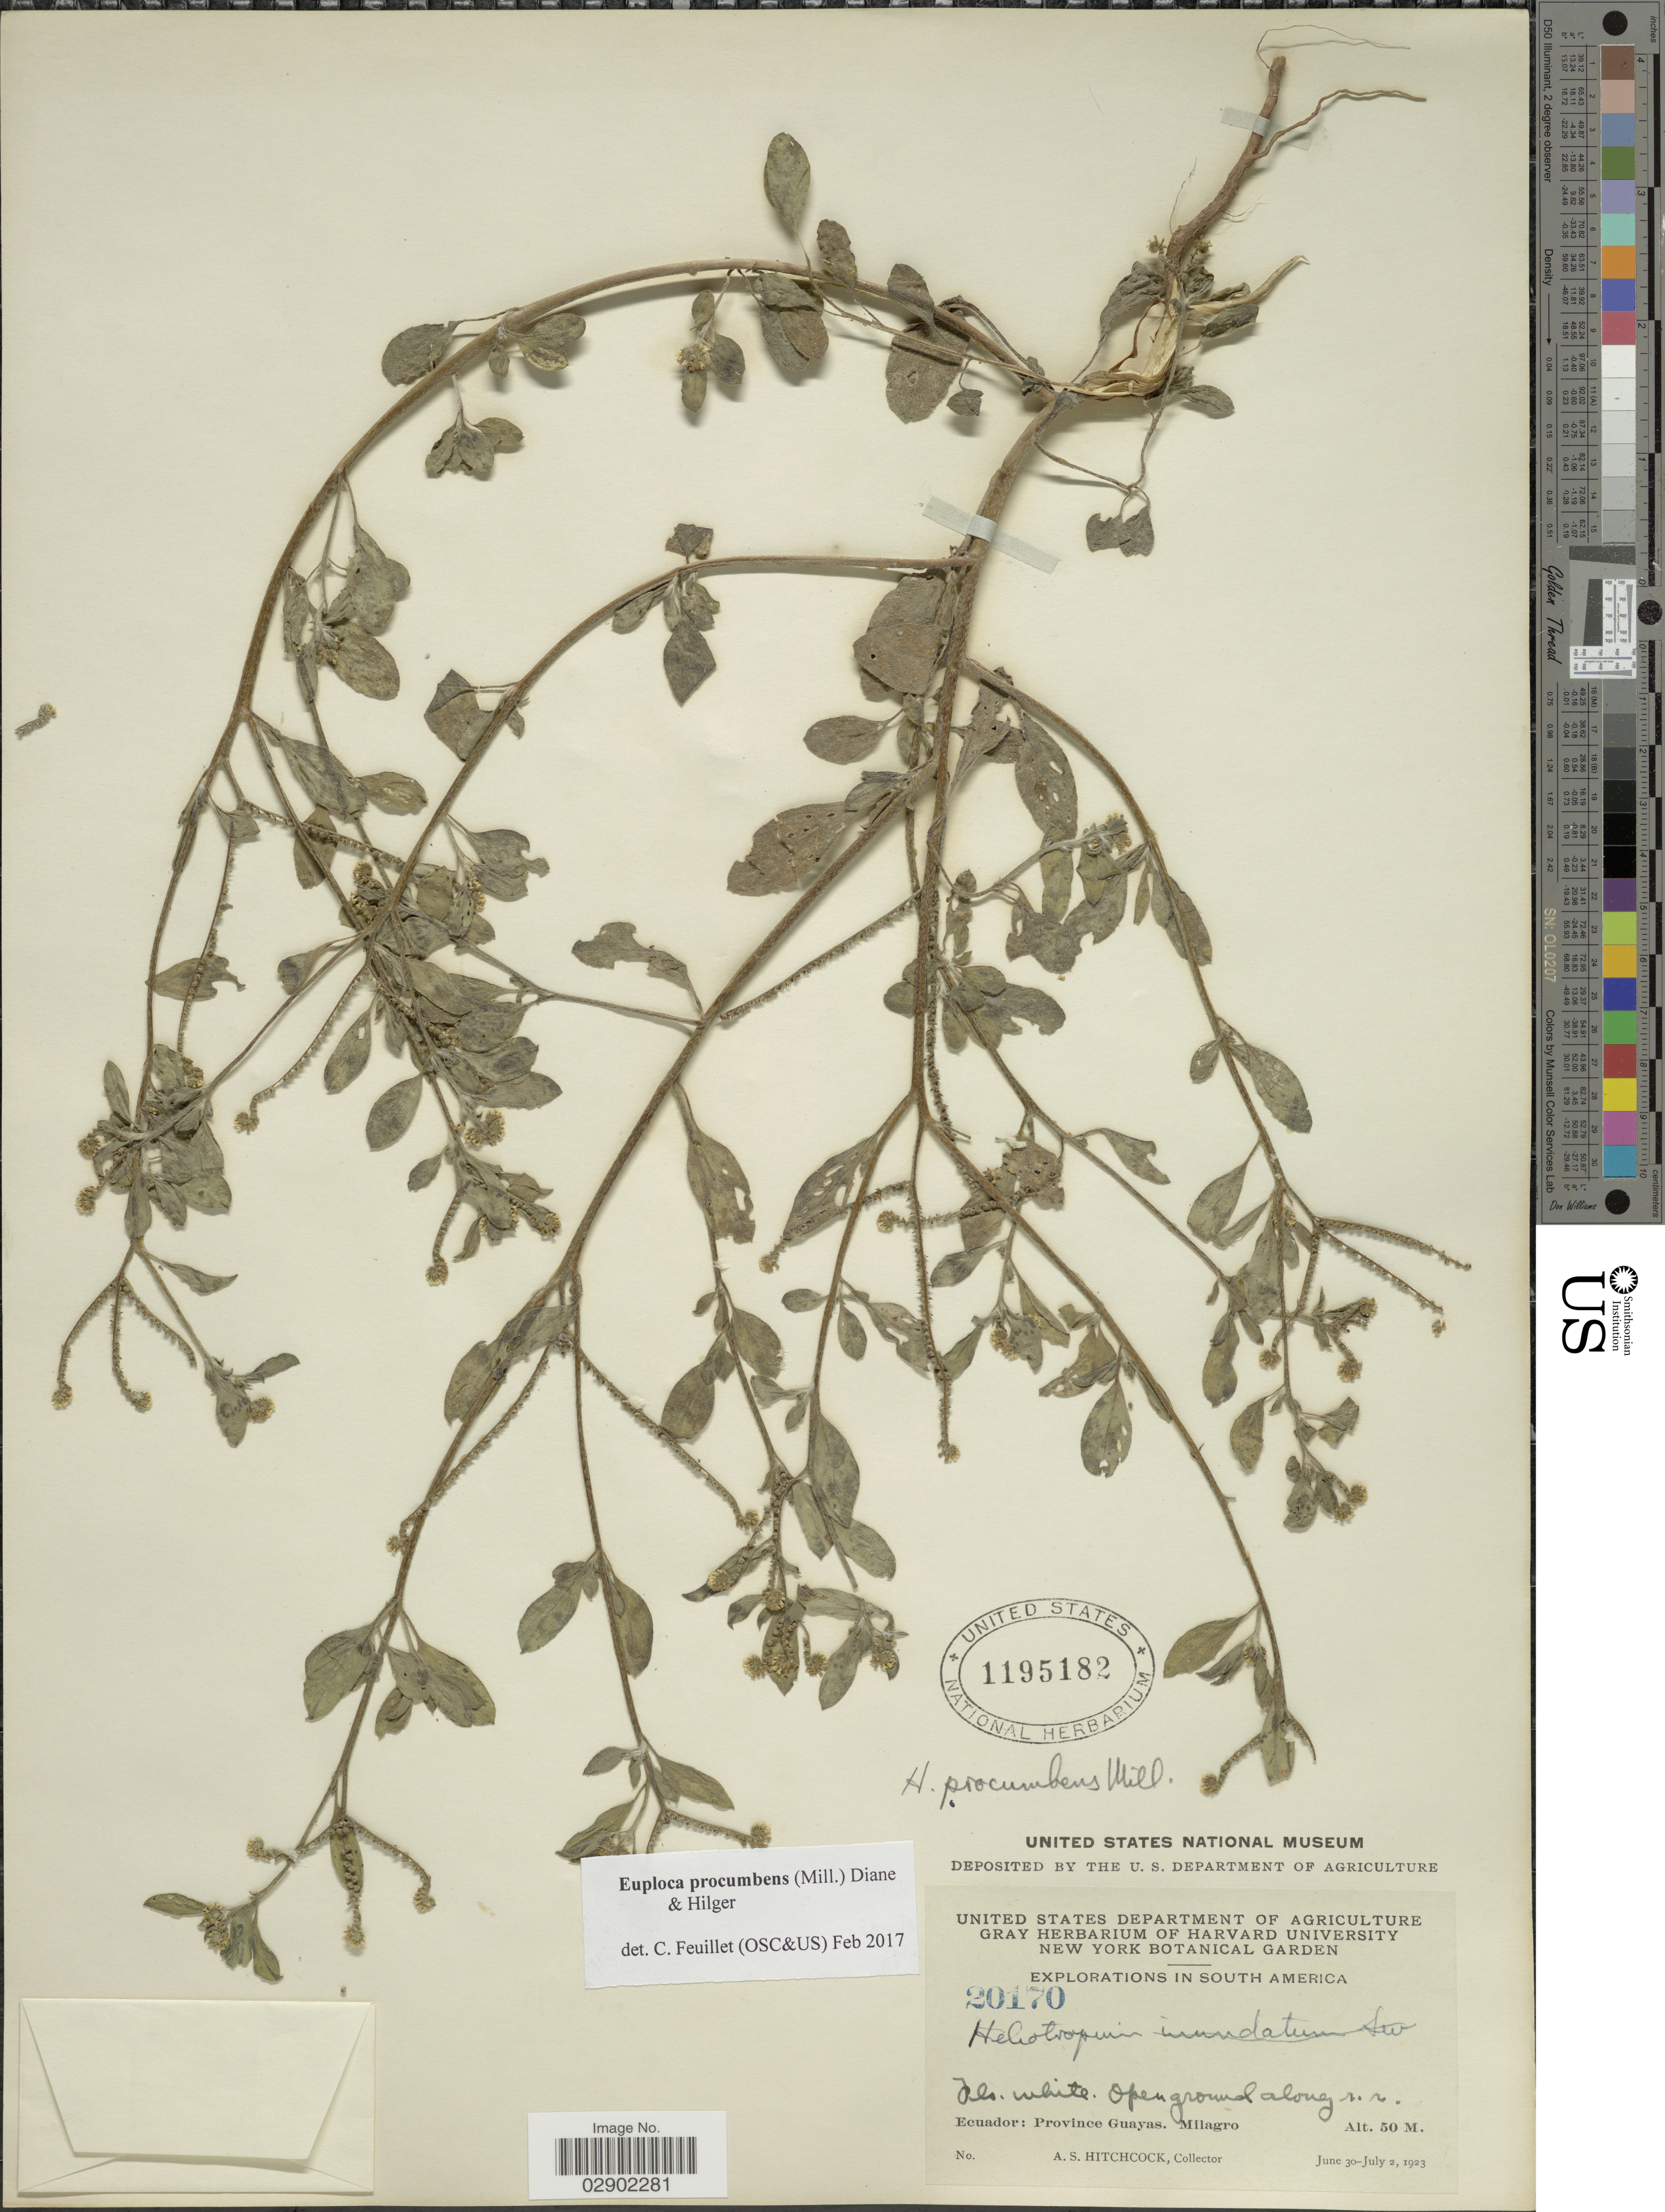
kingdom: Plantae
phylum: Tracheophyta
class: Magnoliopsida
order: Boraginales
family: Heliotropiaceae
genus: Euploca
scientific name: Euploca procumbens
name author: (Mill.) Diane & Hilger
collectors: A. S. Hitchcock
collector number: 20170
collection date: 1923-06-30/1923-07-02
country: Ecuador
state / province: Guayas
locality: Province Guayas. Milagro. Open ground along r.r.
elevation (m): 50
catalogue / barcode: US 1195182